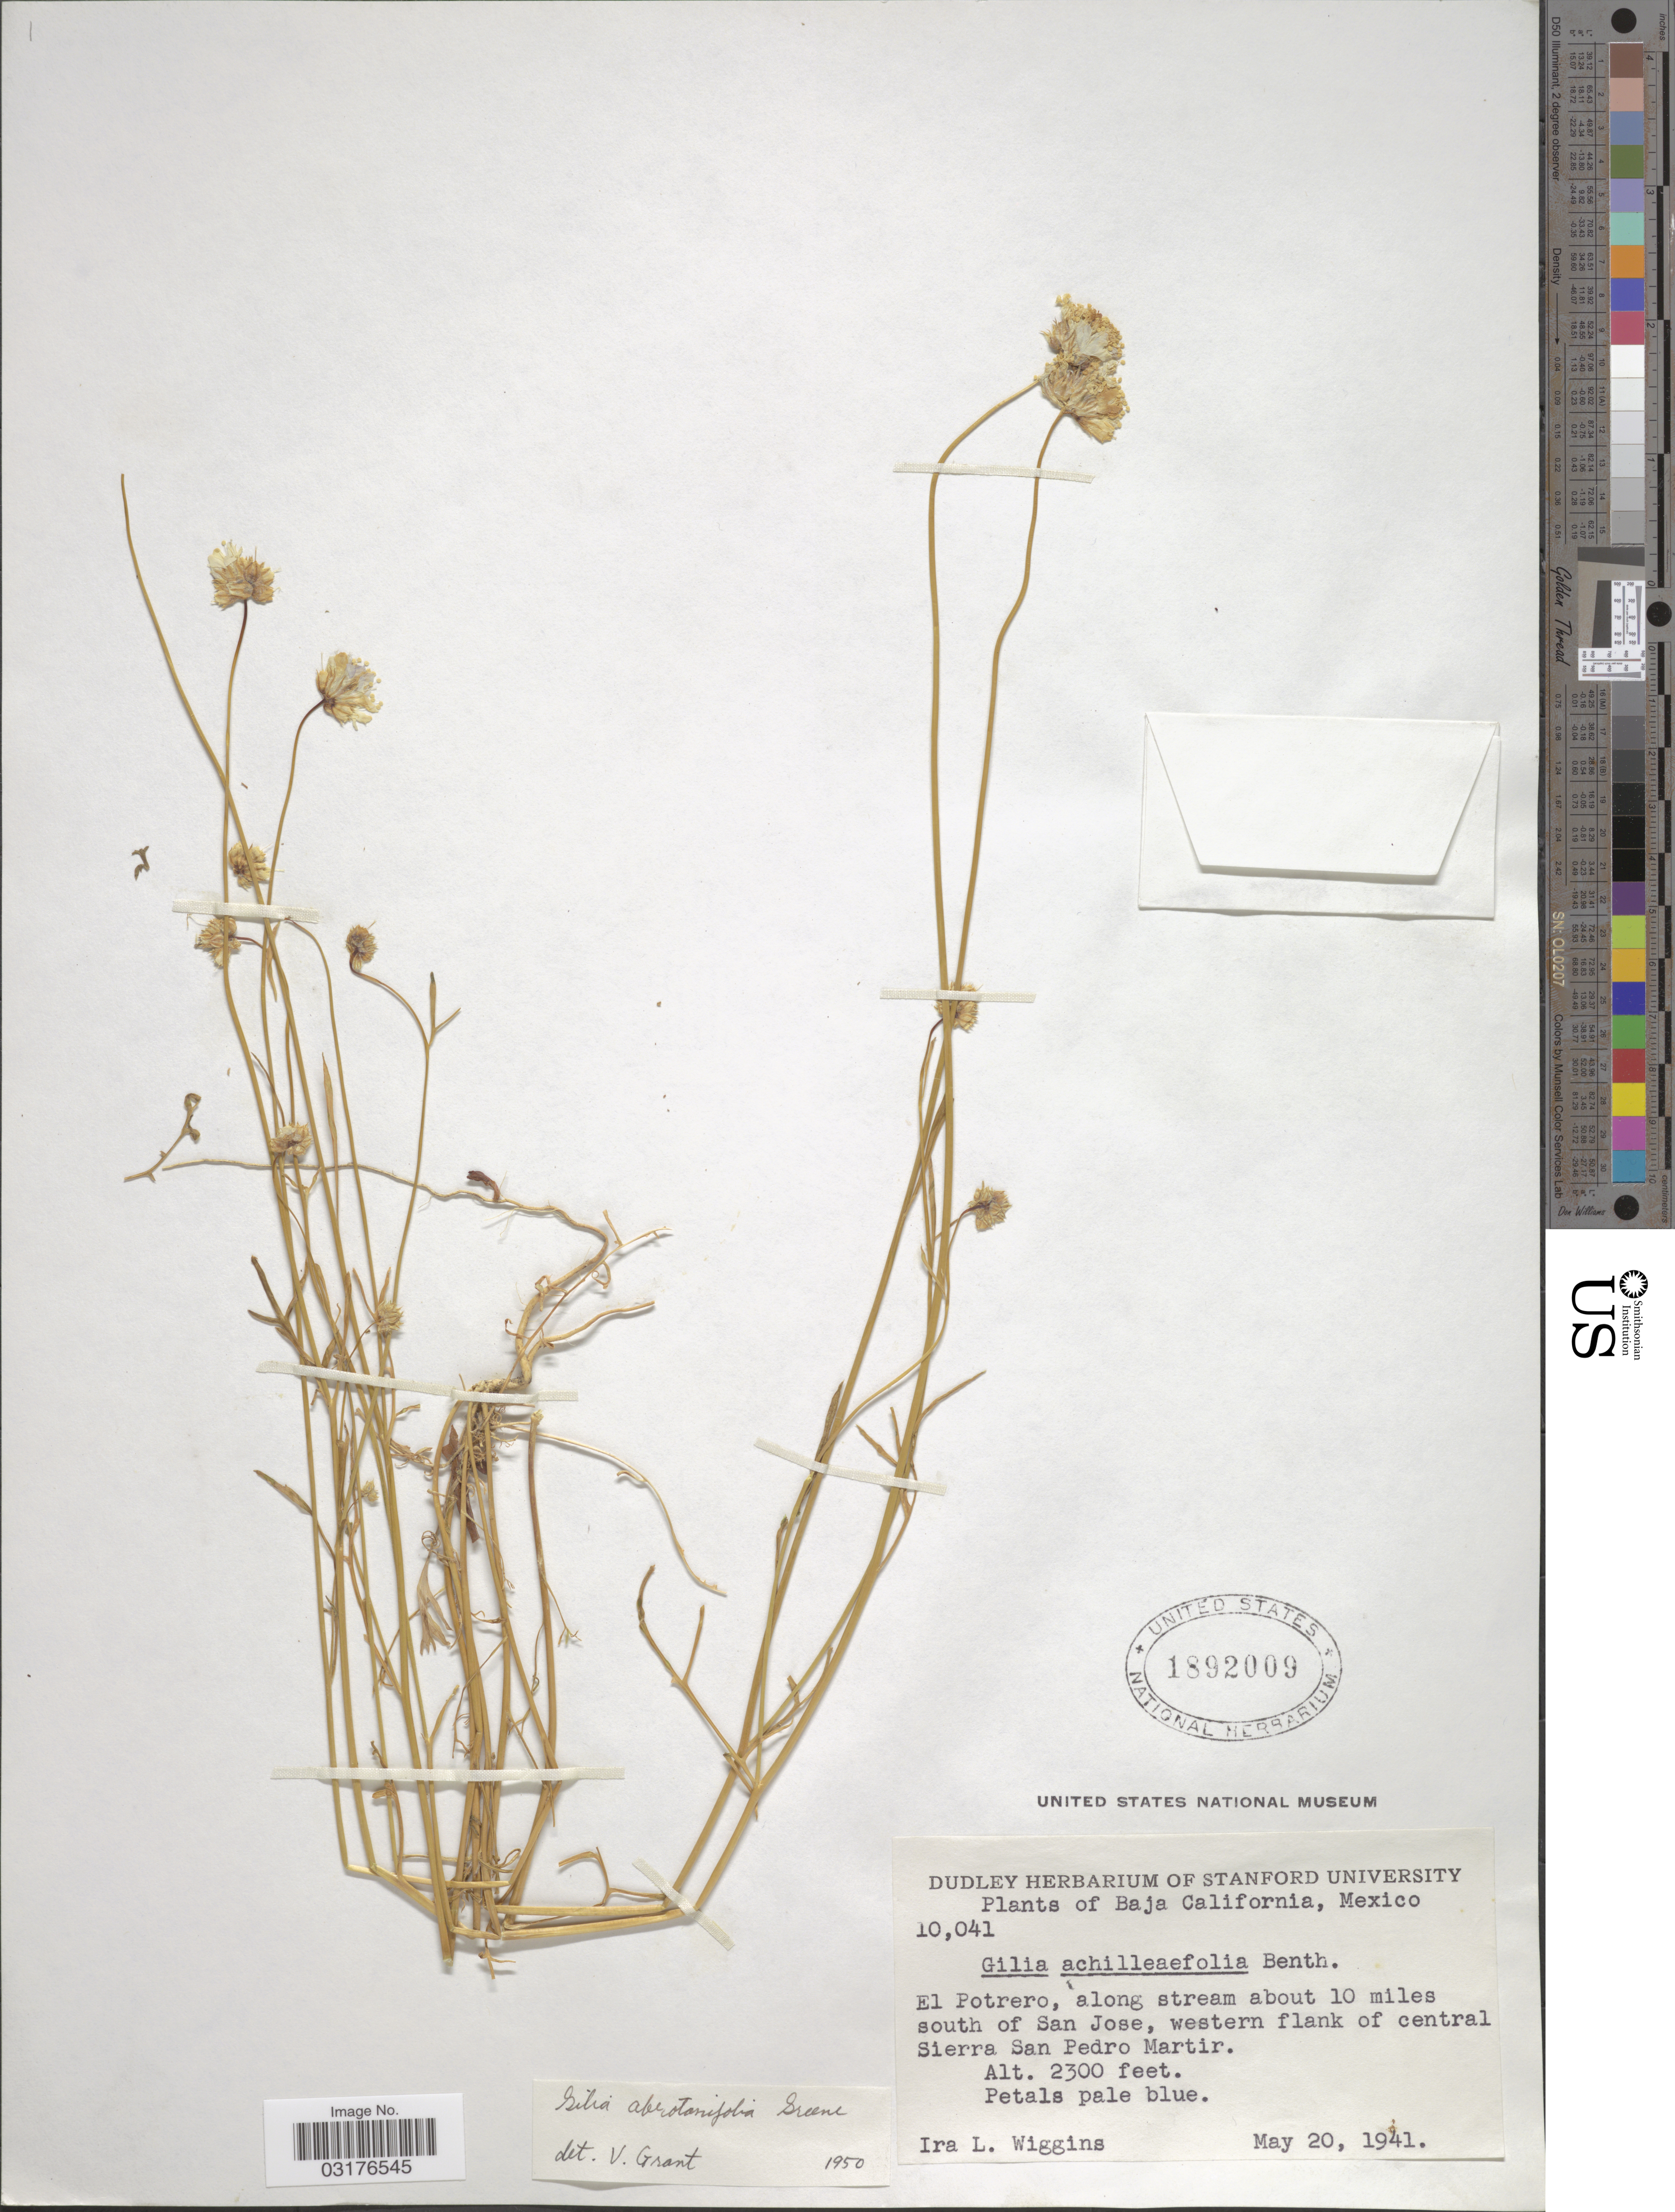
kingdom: Plantae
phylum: Tracheophyta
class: Magnoliopsida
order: Ericales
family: Polemoniaceae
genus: Gilia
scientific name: Gilia capitata subsp. abrotanifolia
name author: (Nutt. ex Greene) V.E. Grant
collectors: I. L. Wiggins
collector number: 10041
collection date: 1941-05-20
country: Mexico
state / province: Baja California Norte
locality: El Potrero, along stream about 10 miles south of San Jose, western flank of central Sierra San Pedro Martir.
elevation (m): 701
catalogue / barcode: US 1892009